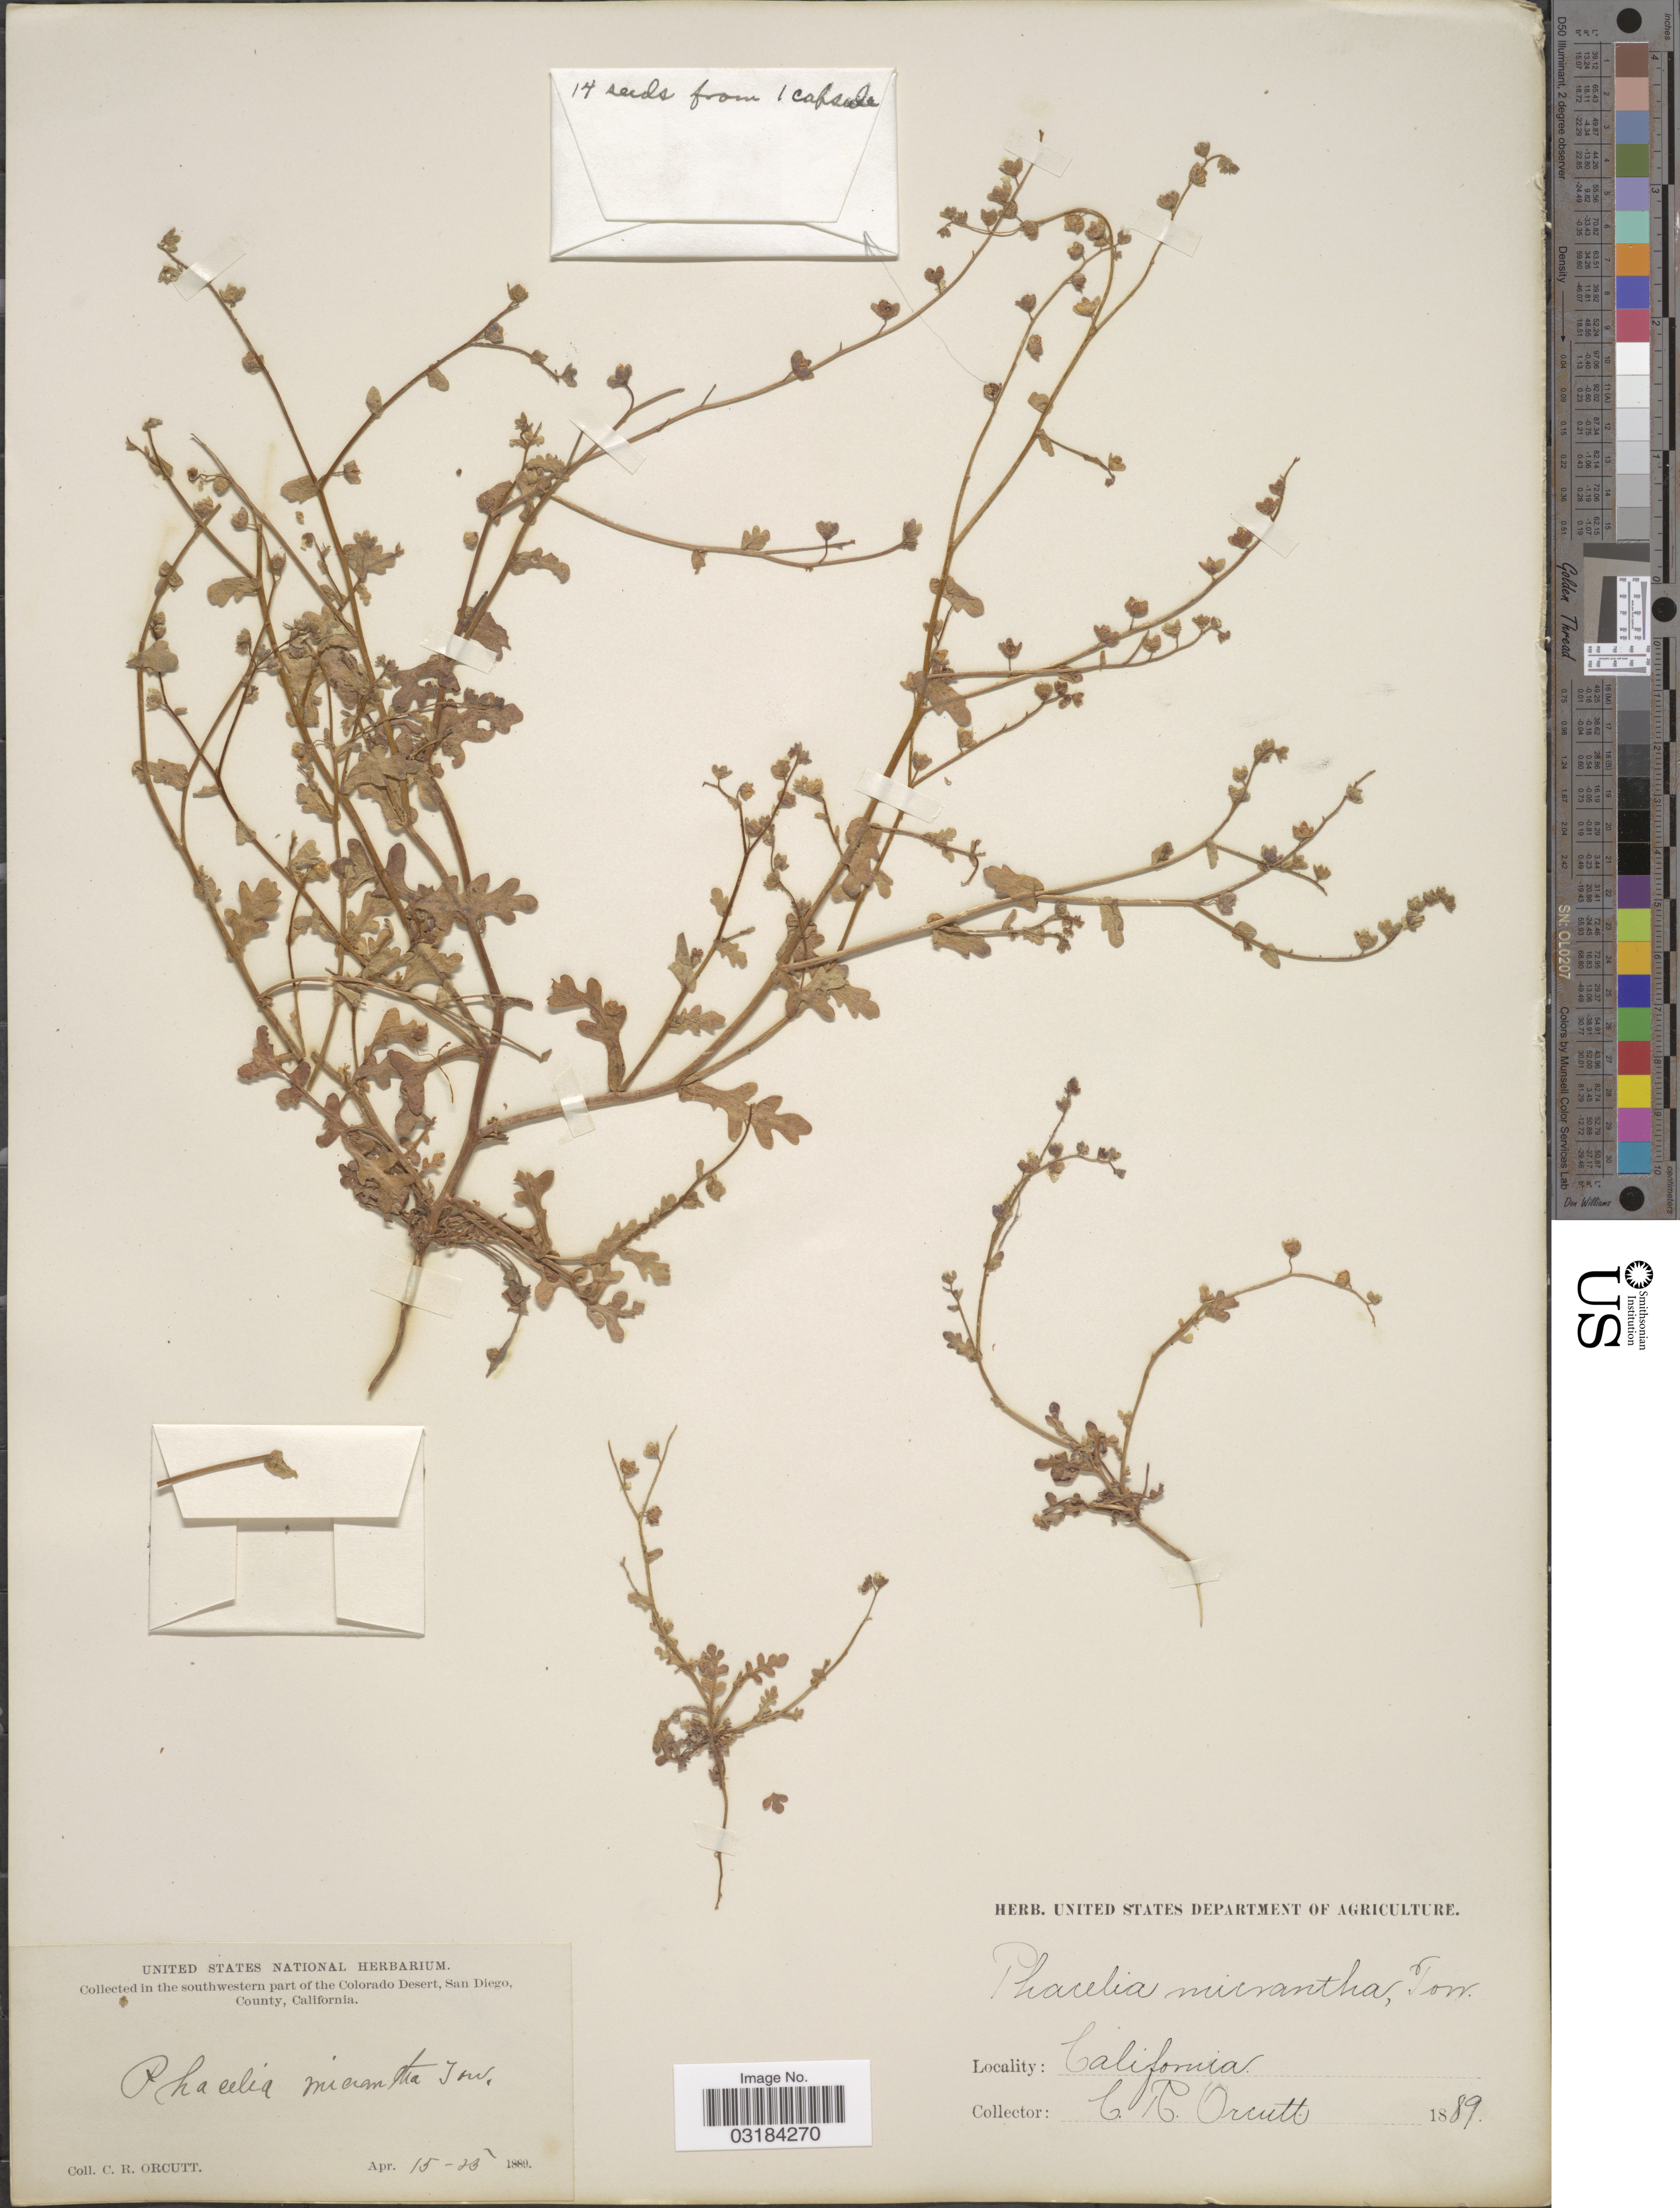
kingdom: Plantae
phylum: Tracheophyta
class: Magnoliopsida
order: Boraginales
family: Hydrophyllaceae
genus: Eucrypta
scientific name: Eucrypta micrantha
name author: (Torr.) A. Heller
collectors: C. R. Orcutt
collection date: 1889-04-15/1889-04-23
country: United States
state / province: California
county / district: San Diego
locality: In the southwestern part of the Colorado Desert, San Diego County.